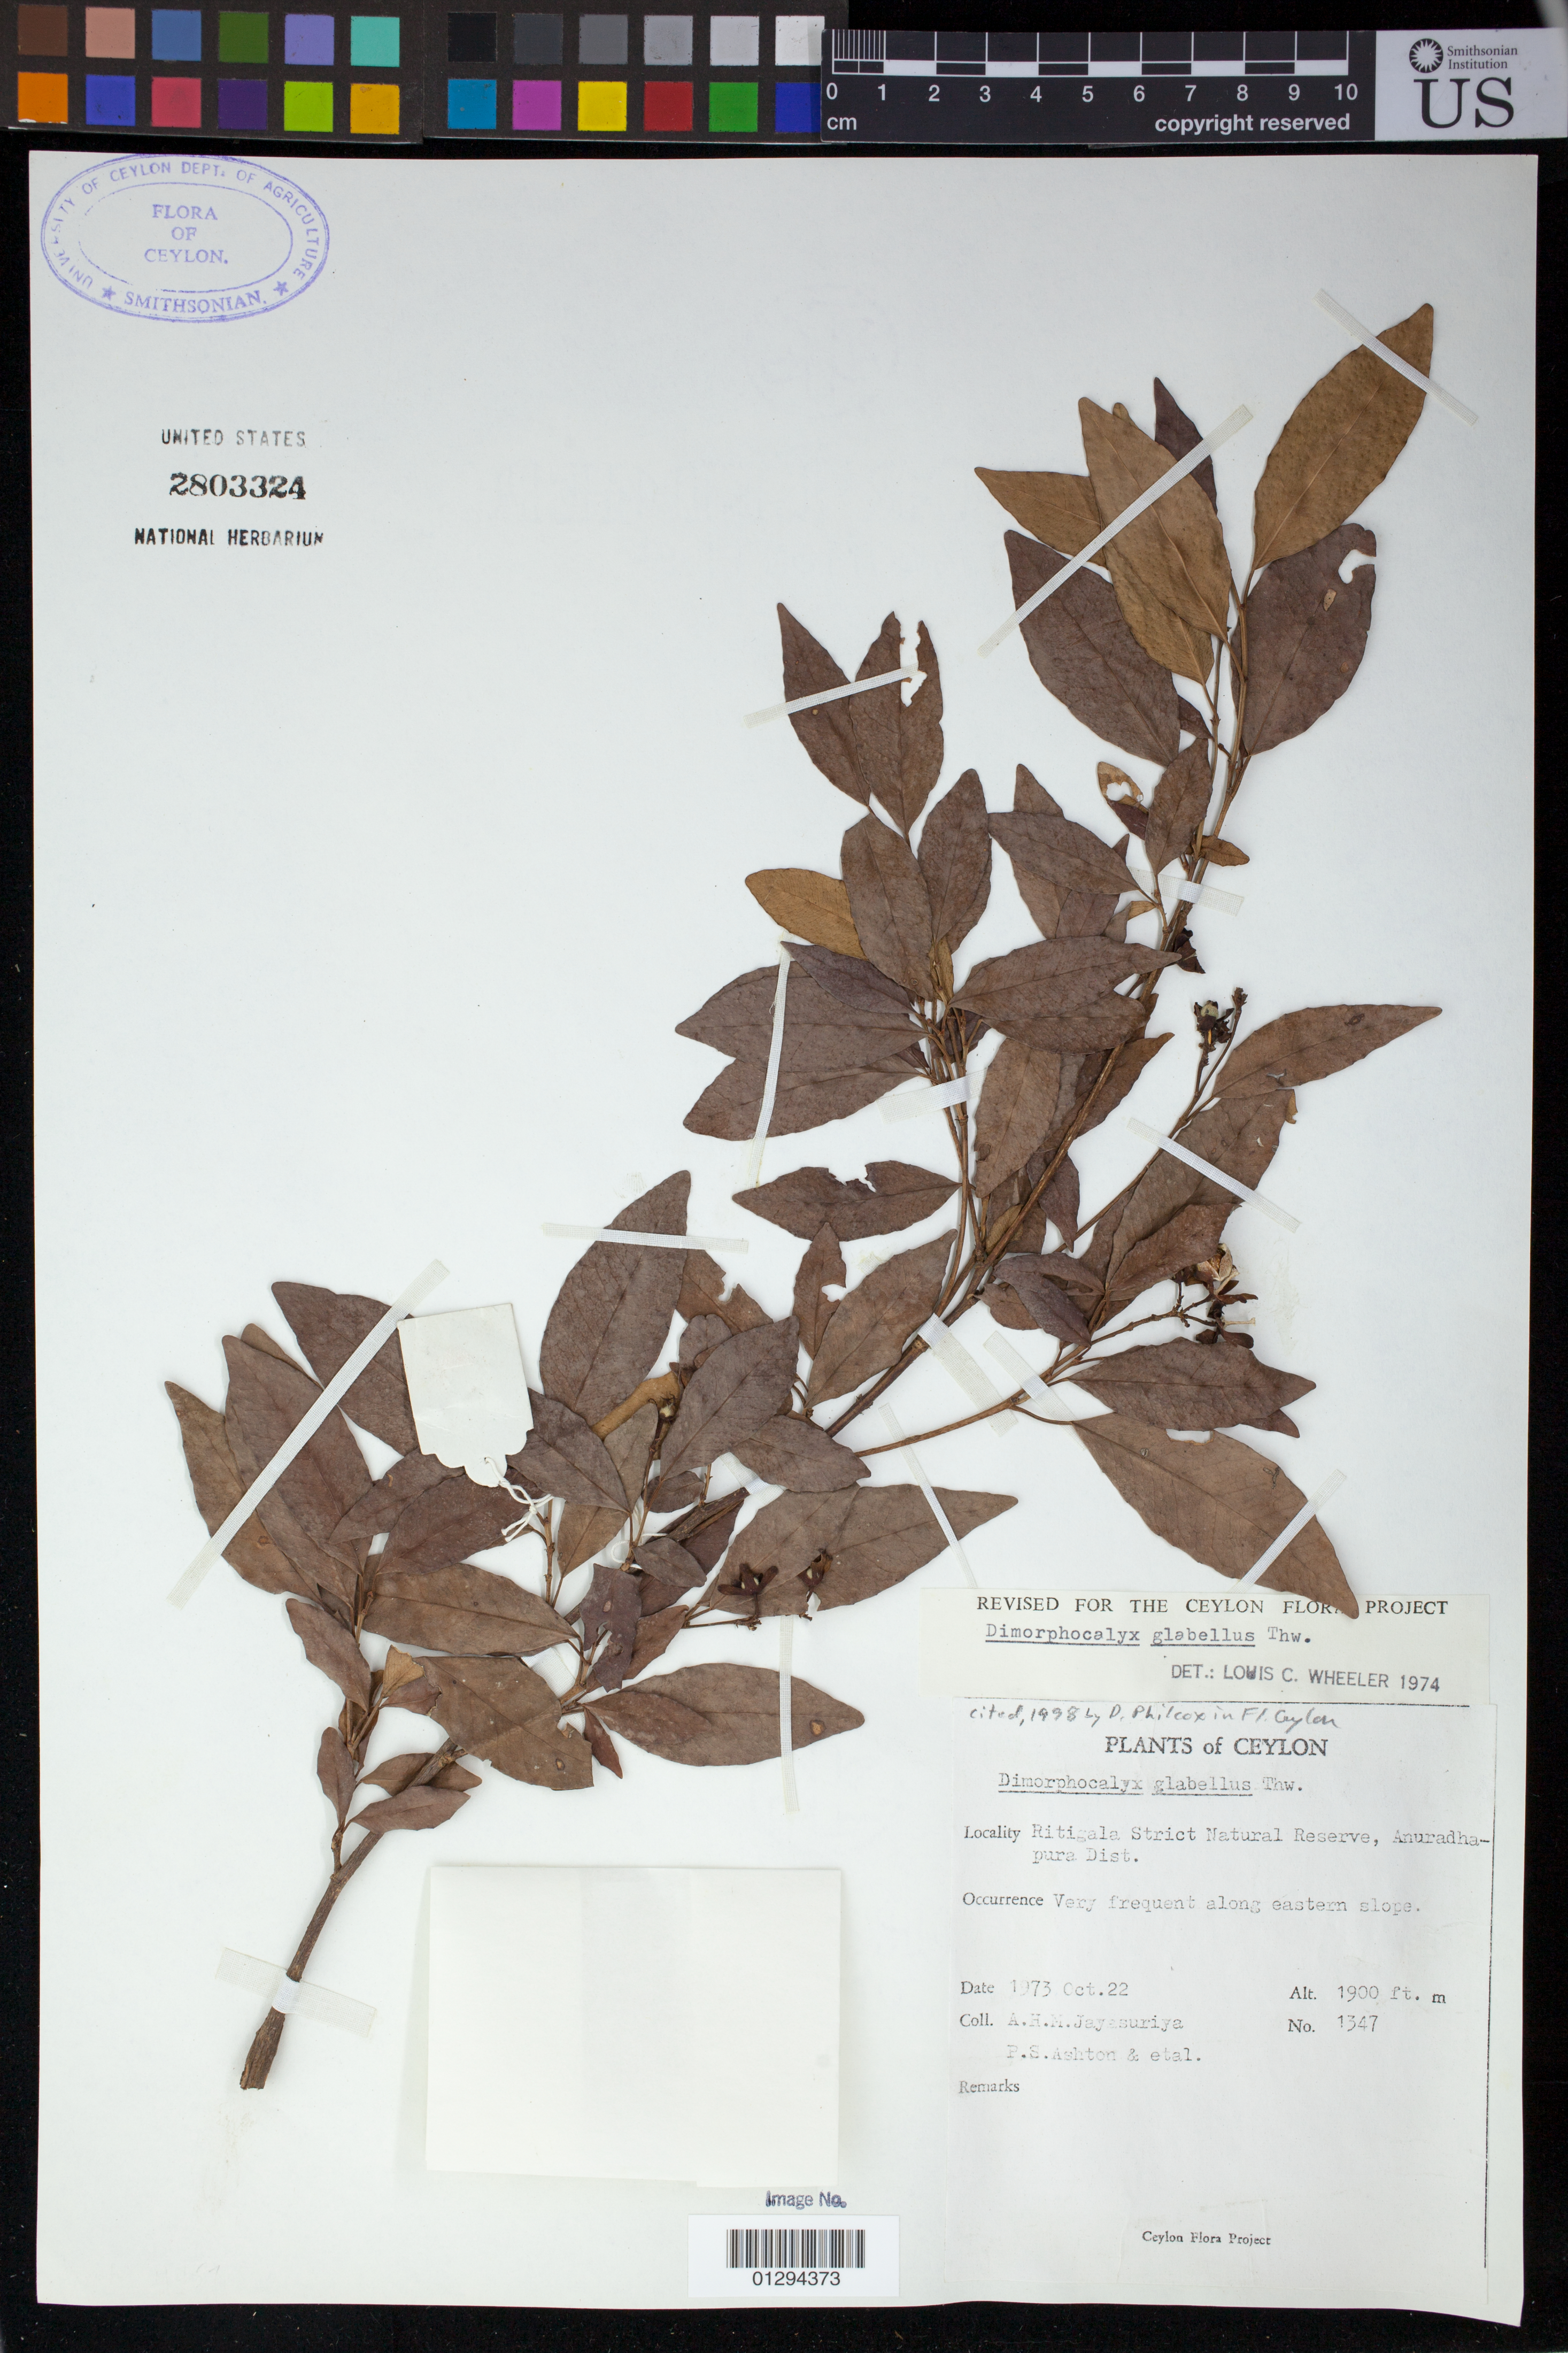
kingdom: Plantae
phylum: Tracheophyta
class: Magnoliopsida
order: Malpighiales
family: Euphorbiaceae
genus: Dimorphocalyx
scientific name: Dimorphocalyx glabellus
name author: Thwaites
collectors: A. Jayasuria & P. S. Ashton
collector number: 1347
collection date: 1973-10-22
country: Sri Lanka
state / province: North Central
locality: Ritigala Strict Natural Reserve, Anuradhapura Dist.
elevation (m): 579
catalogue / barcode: US 2803324